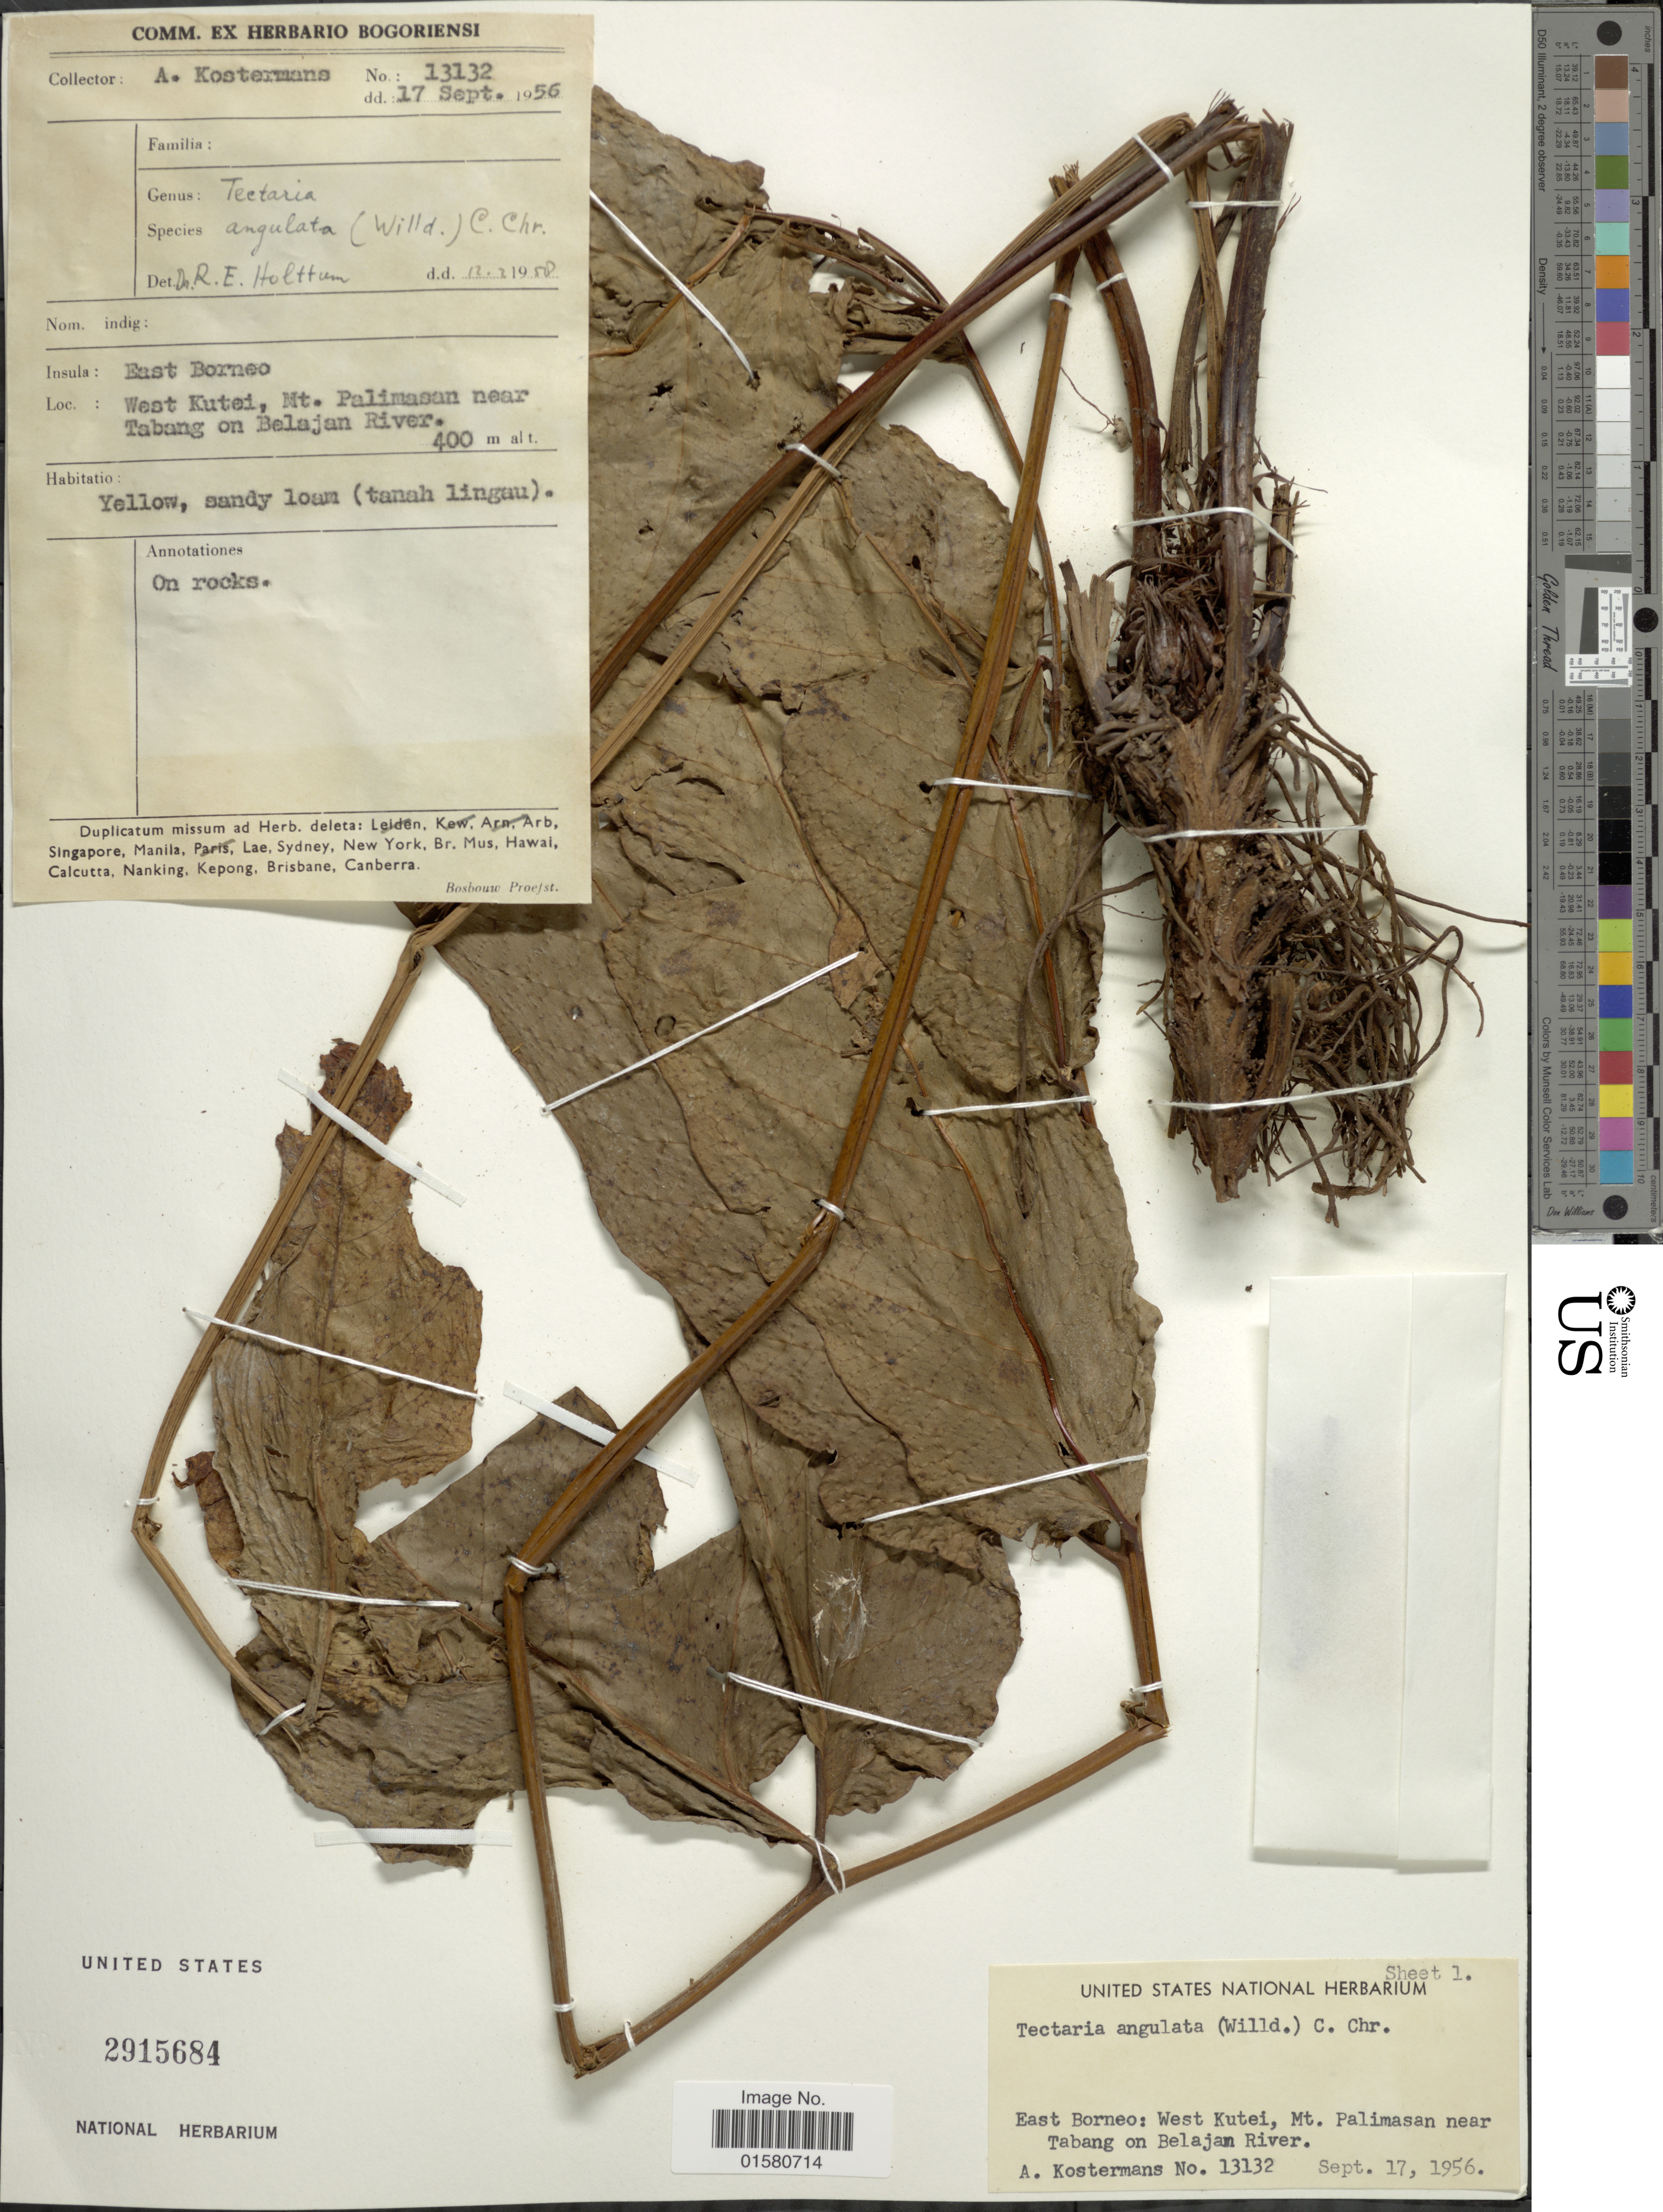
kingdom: Plantae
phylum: Tracheophyta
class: Polypodiopsida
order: Polypodiales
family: Tectariaceae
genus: Tectaria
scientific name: Tectaria angulata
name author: (Willd.) Copel.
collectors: A. J. G. Kostermans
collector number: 13132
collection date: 1956-09-19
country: Malaysia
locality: East Borneo: West Kutei, Mt. Palimasan near Tabang on Belajan River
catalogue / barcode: US 2915684